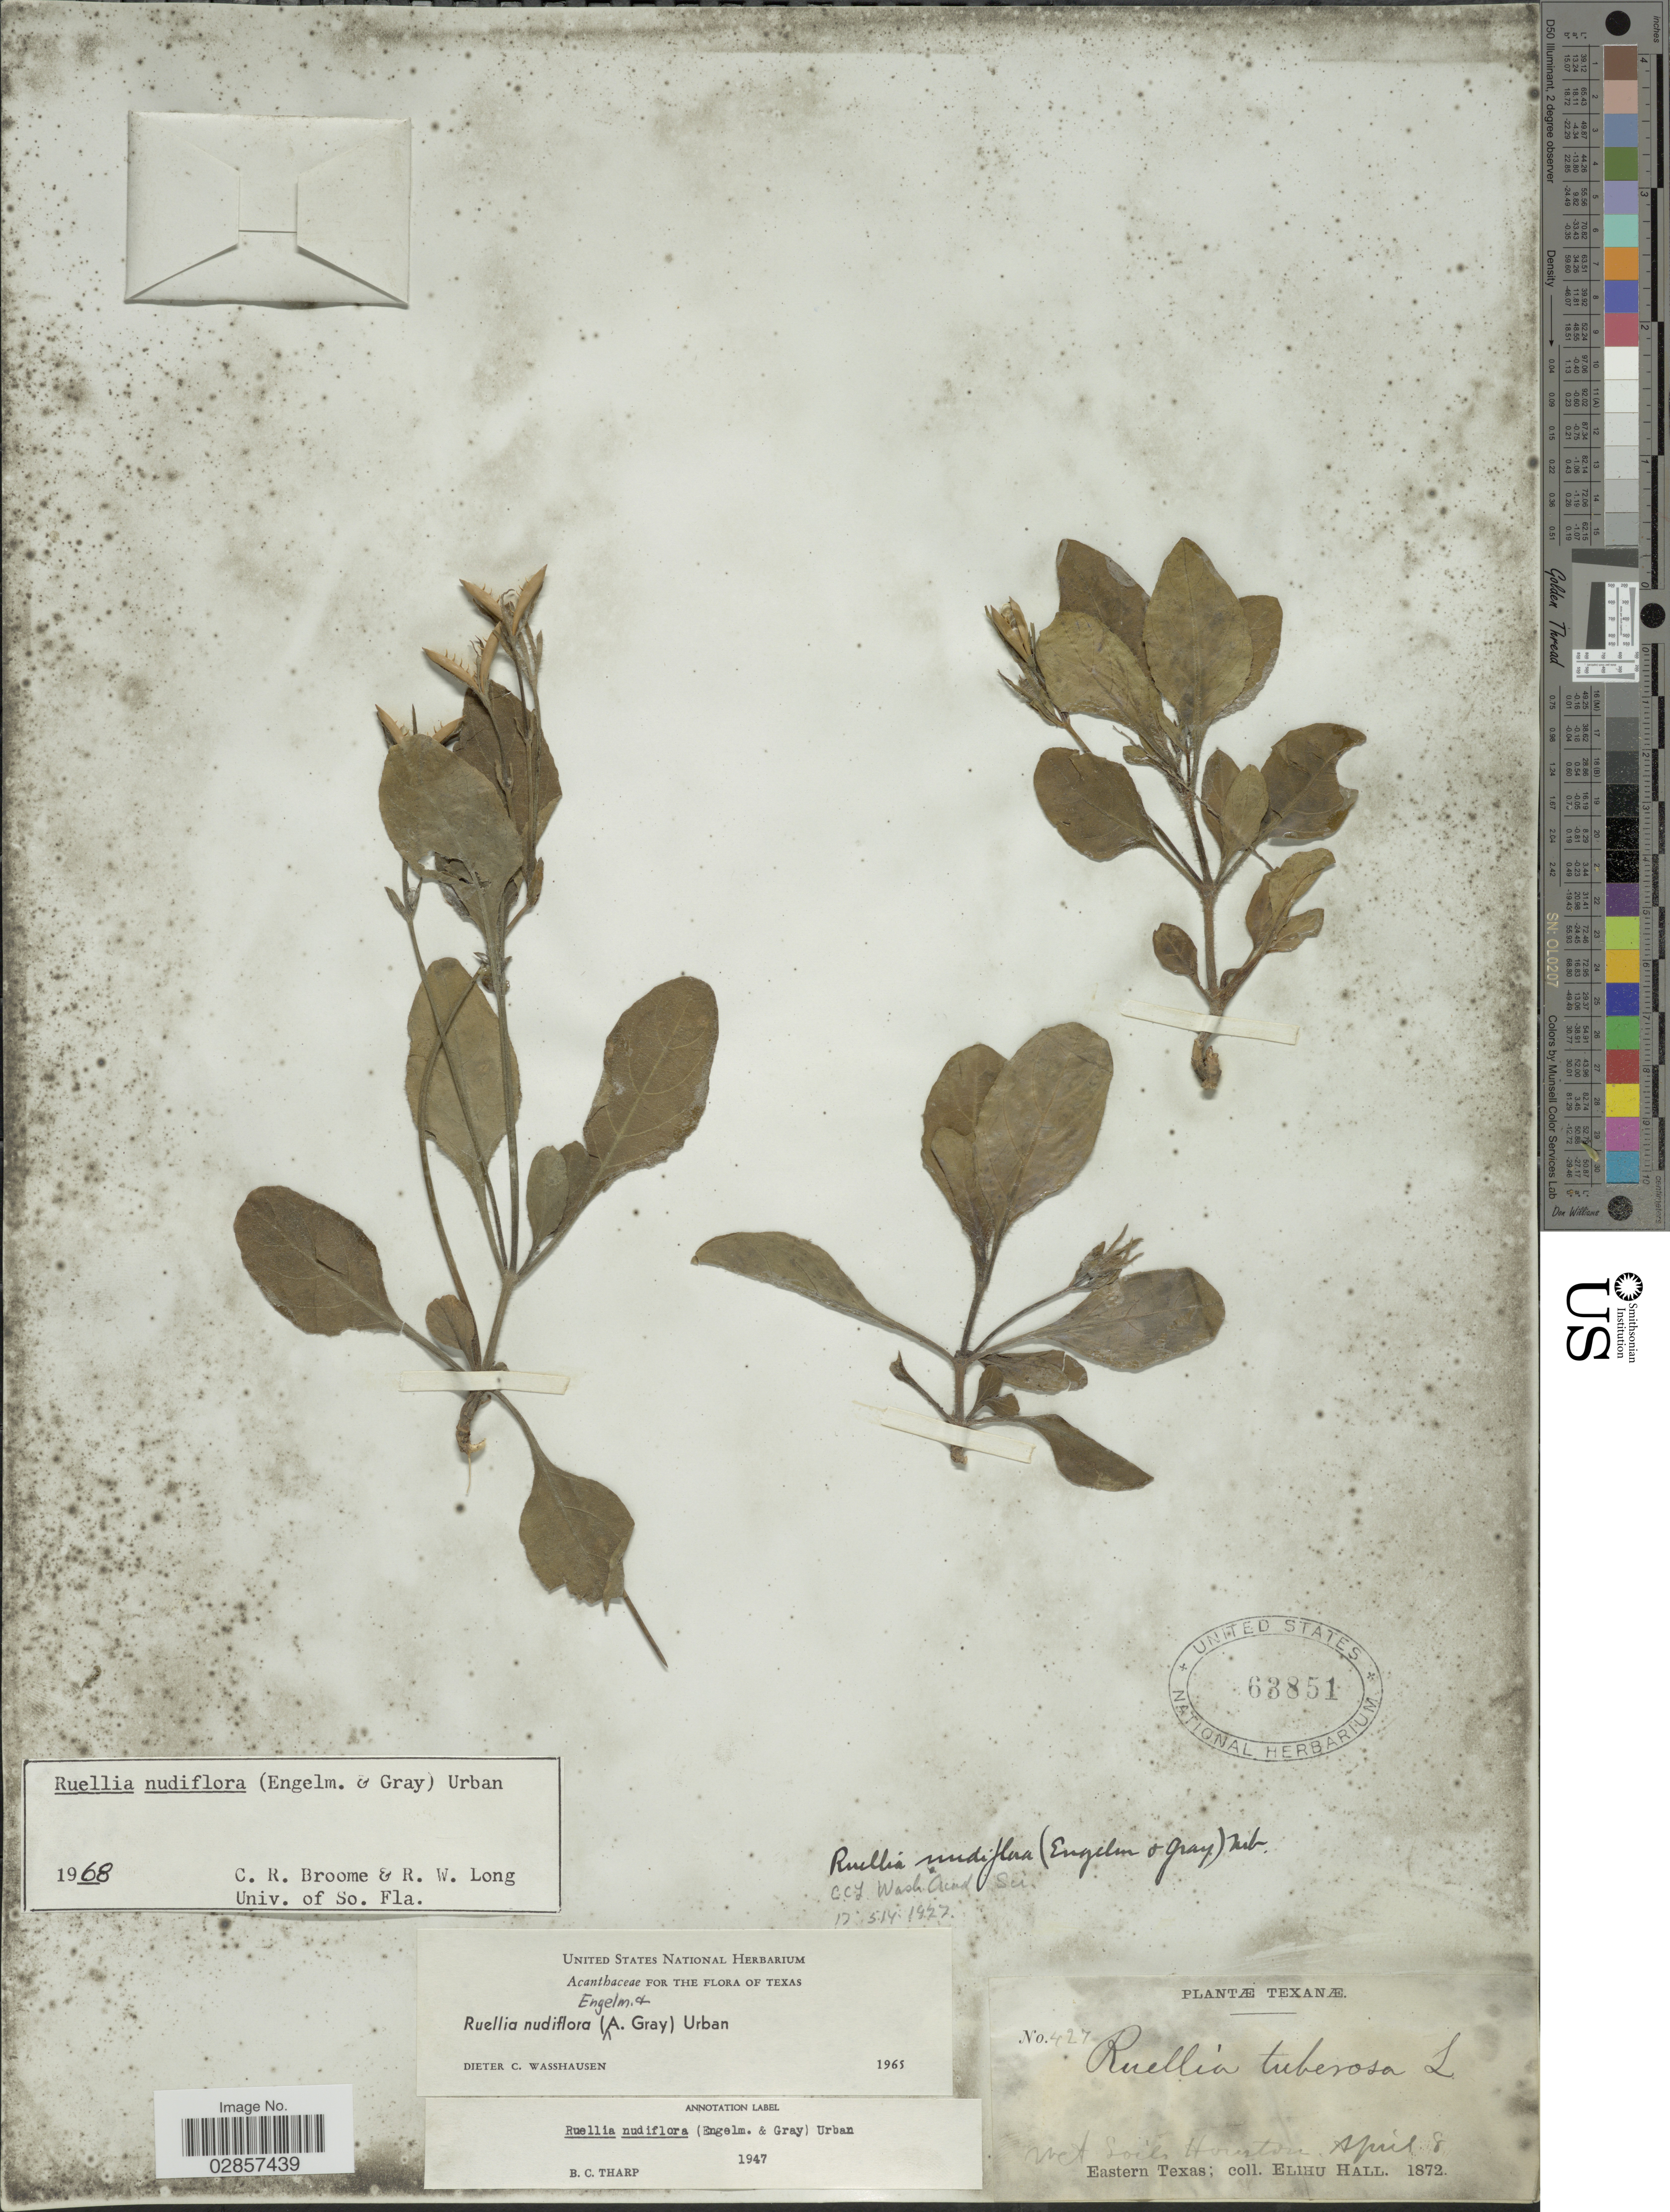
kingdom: Plantae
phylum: Tracheophyta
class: Magnoliopsida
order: Lamiales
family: Acanthaceae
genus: Ruellia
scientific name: Ruellia nudiflora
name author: (Engelm. & A. Gray) Urb.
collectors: E. Hall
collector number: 427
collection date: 1872-04-08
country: United States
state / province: Texas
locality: Texanæ, Eastern Texas, Houston.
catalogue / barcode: US 63851